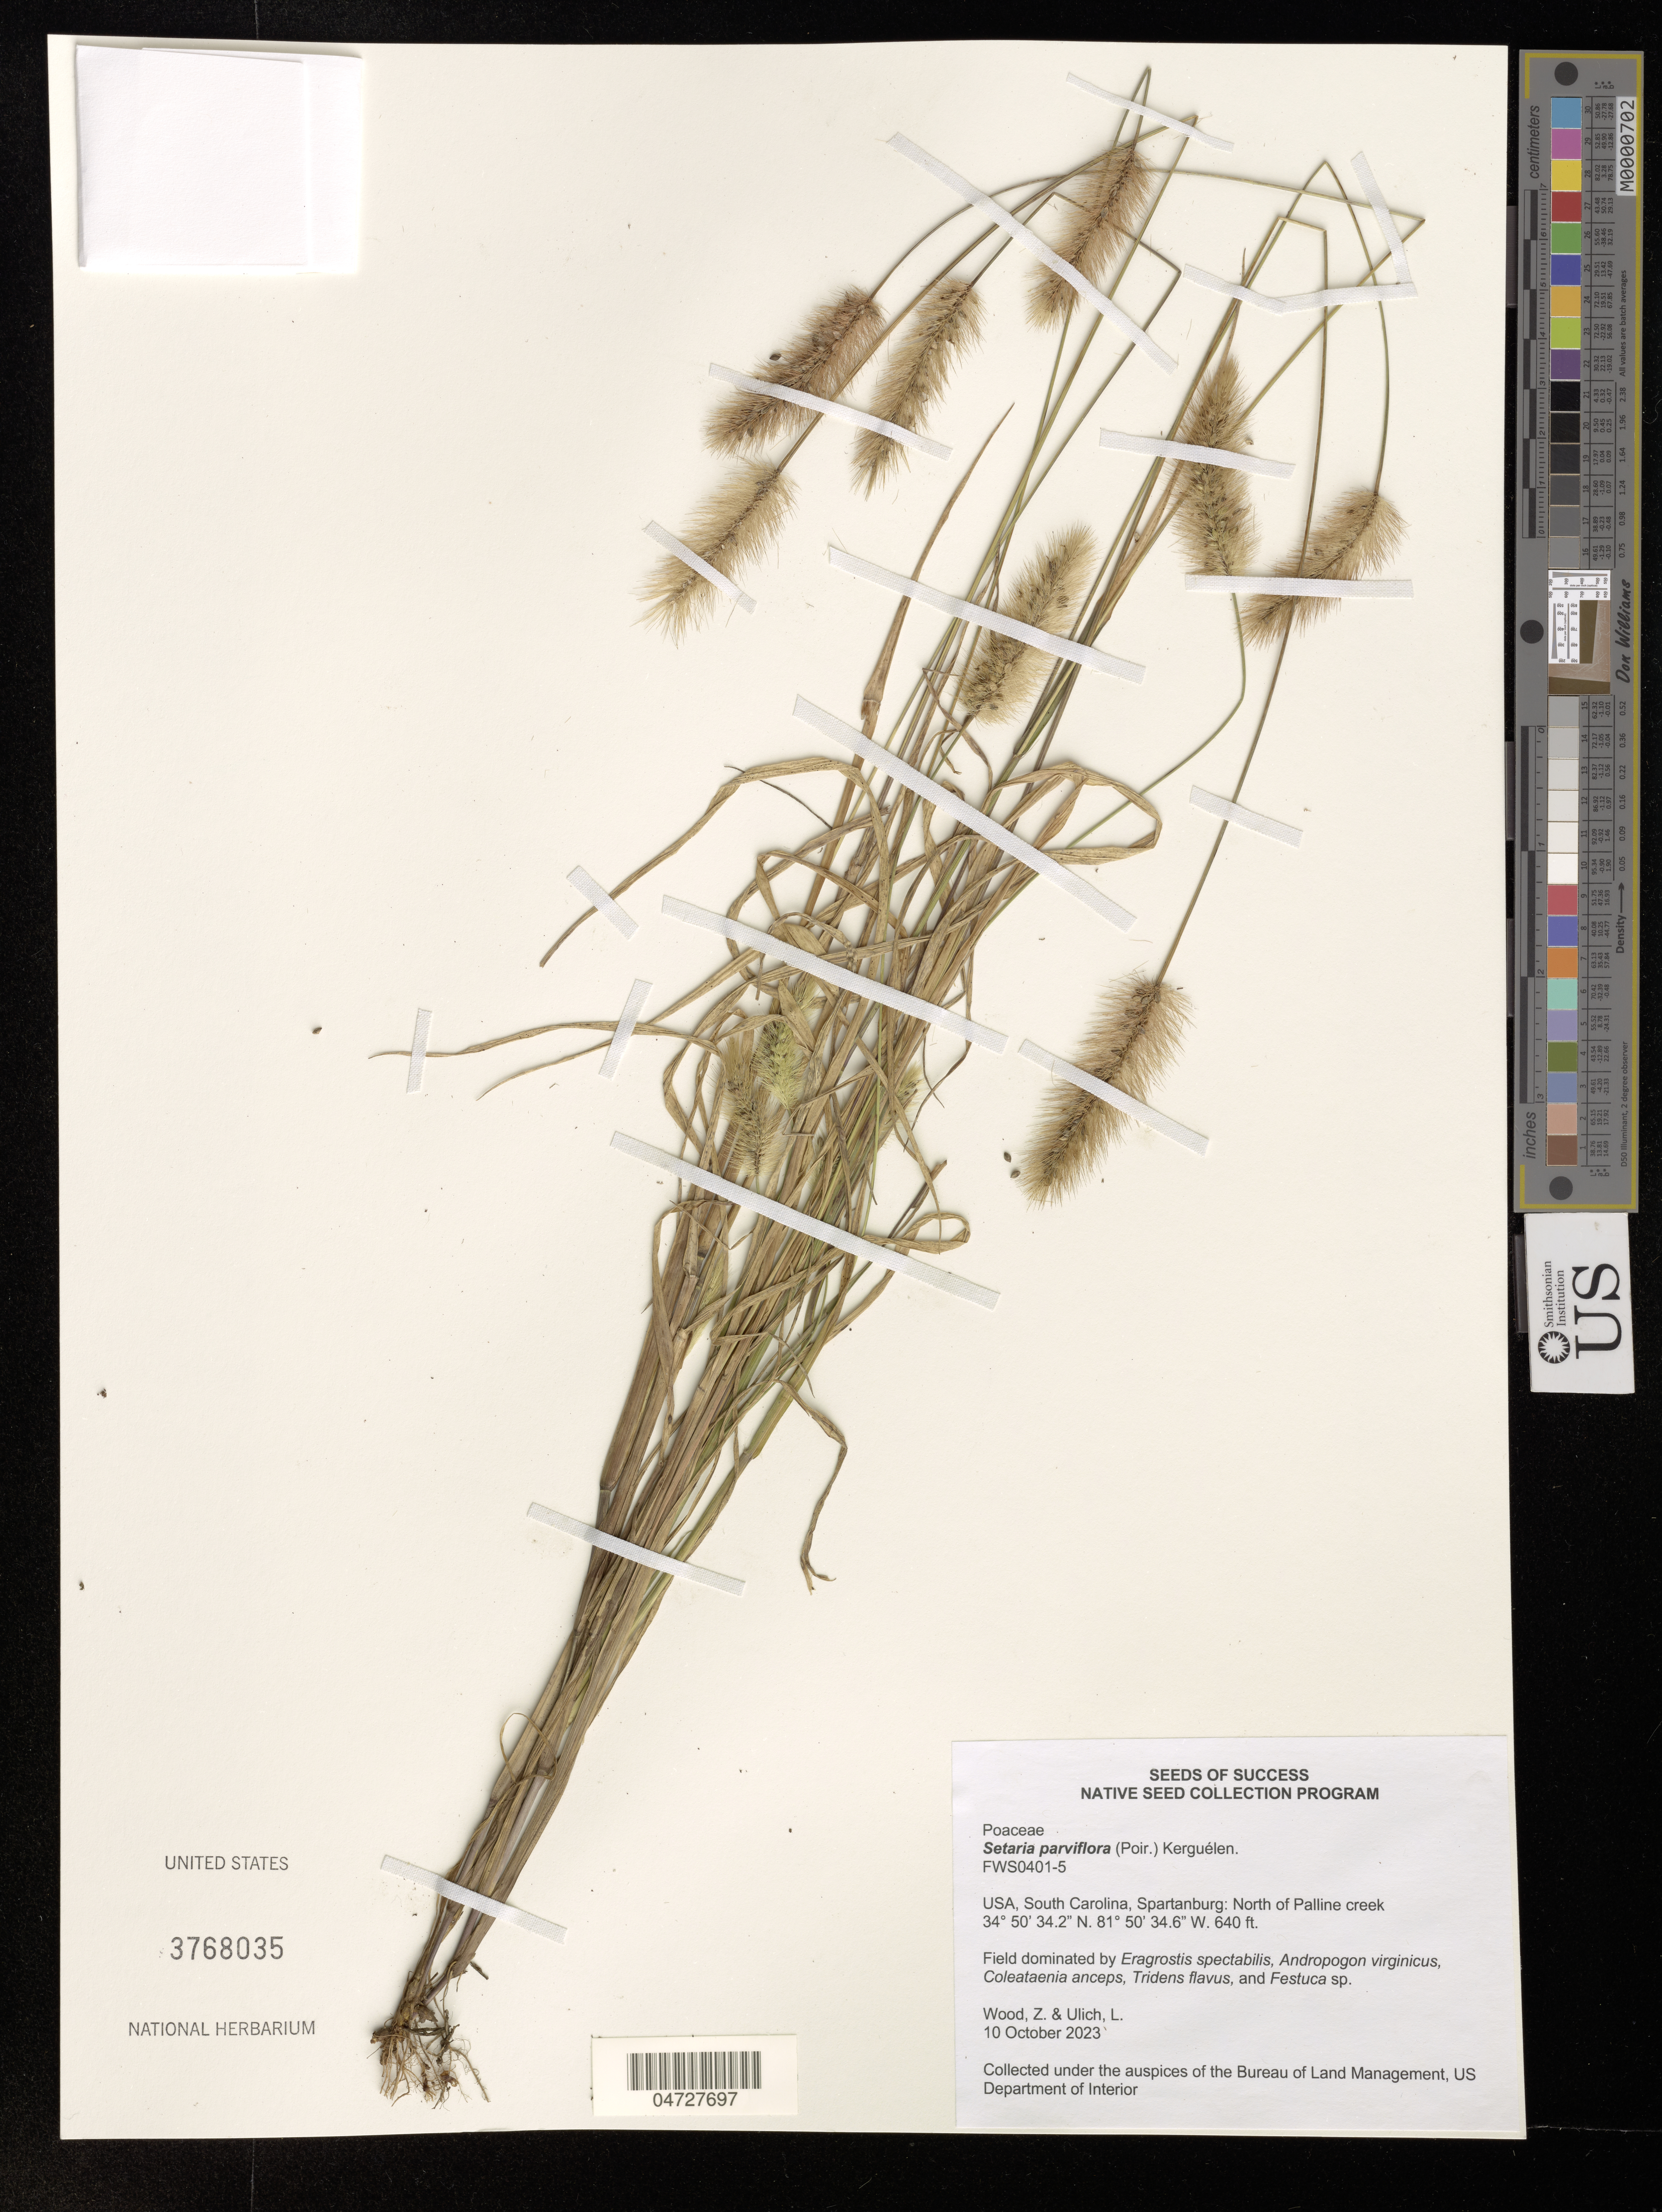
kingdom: Plantae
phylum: Tracheophyta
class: Liliopsida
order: Poales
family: Poaceae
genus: Setaria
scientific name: Setaria parviflora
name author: (Poir.) Kerguélen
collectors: Z. Wood & L. Ulich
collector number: FWS0401-5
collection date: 2023-10-10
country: United States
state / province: South Carolina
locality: Spartanburg: North of Palline creek.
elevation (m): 195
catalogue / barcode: US 3768035